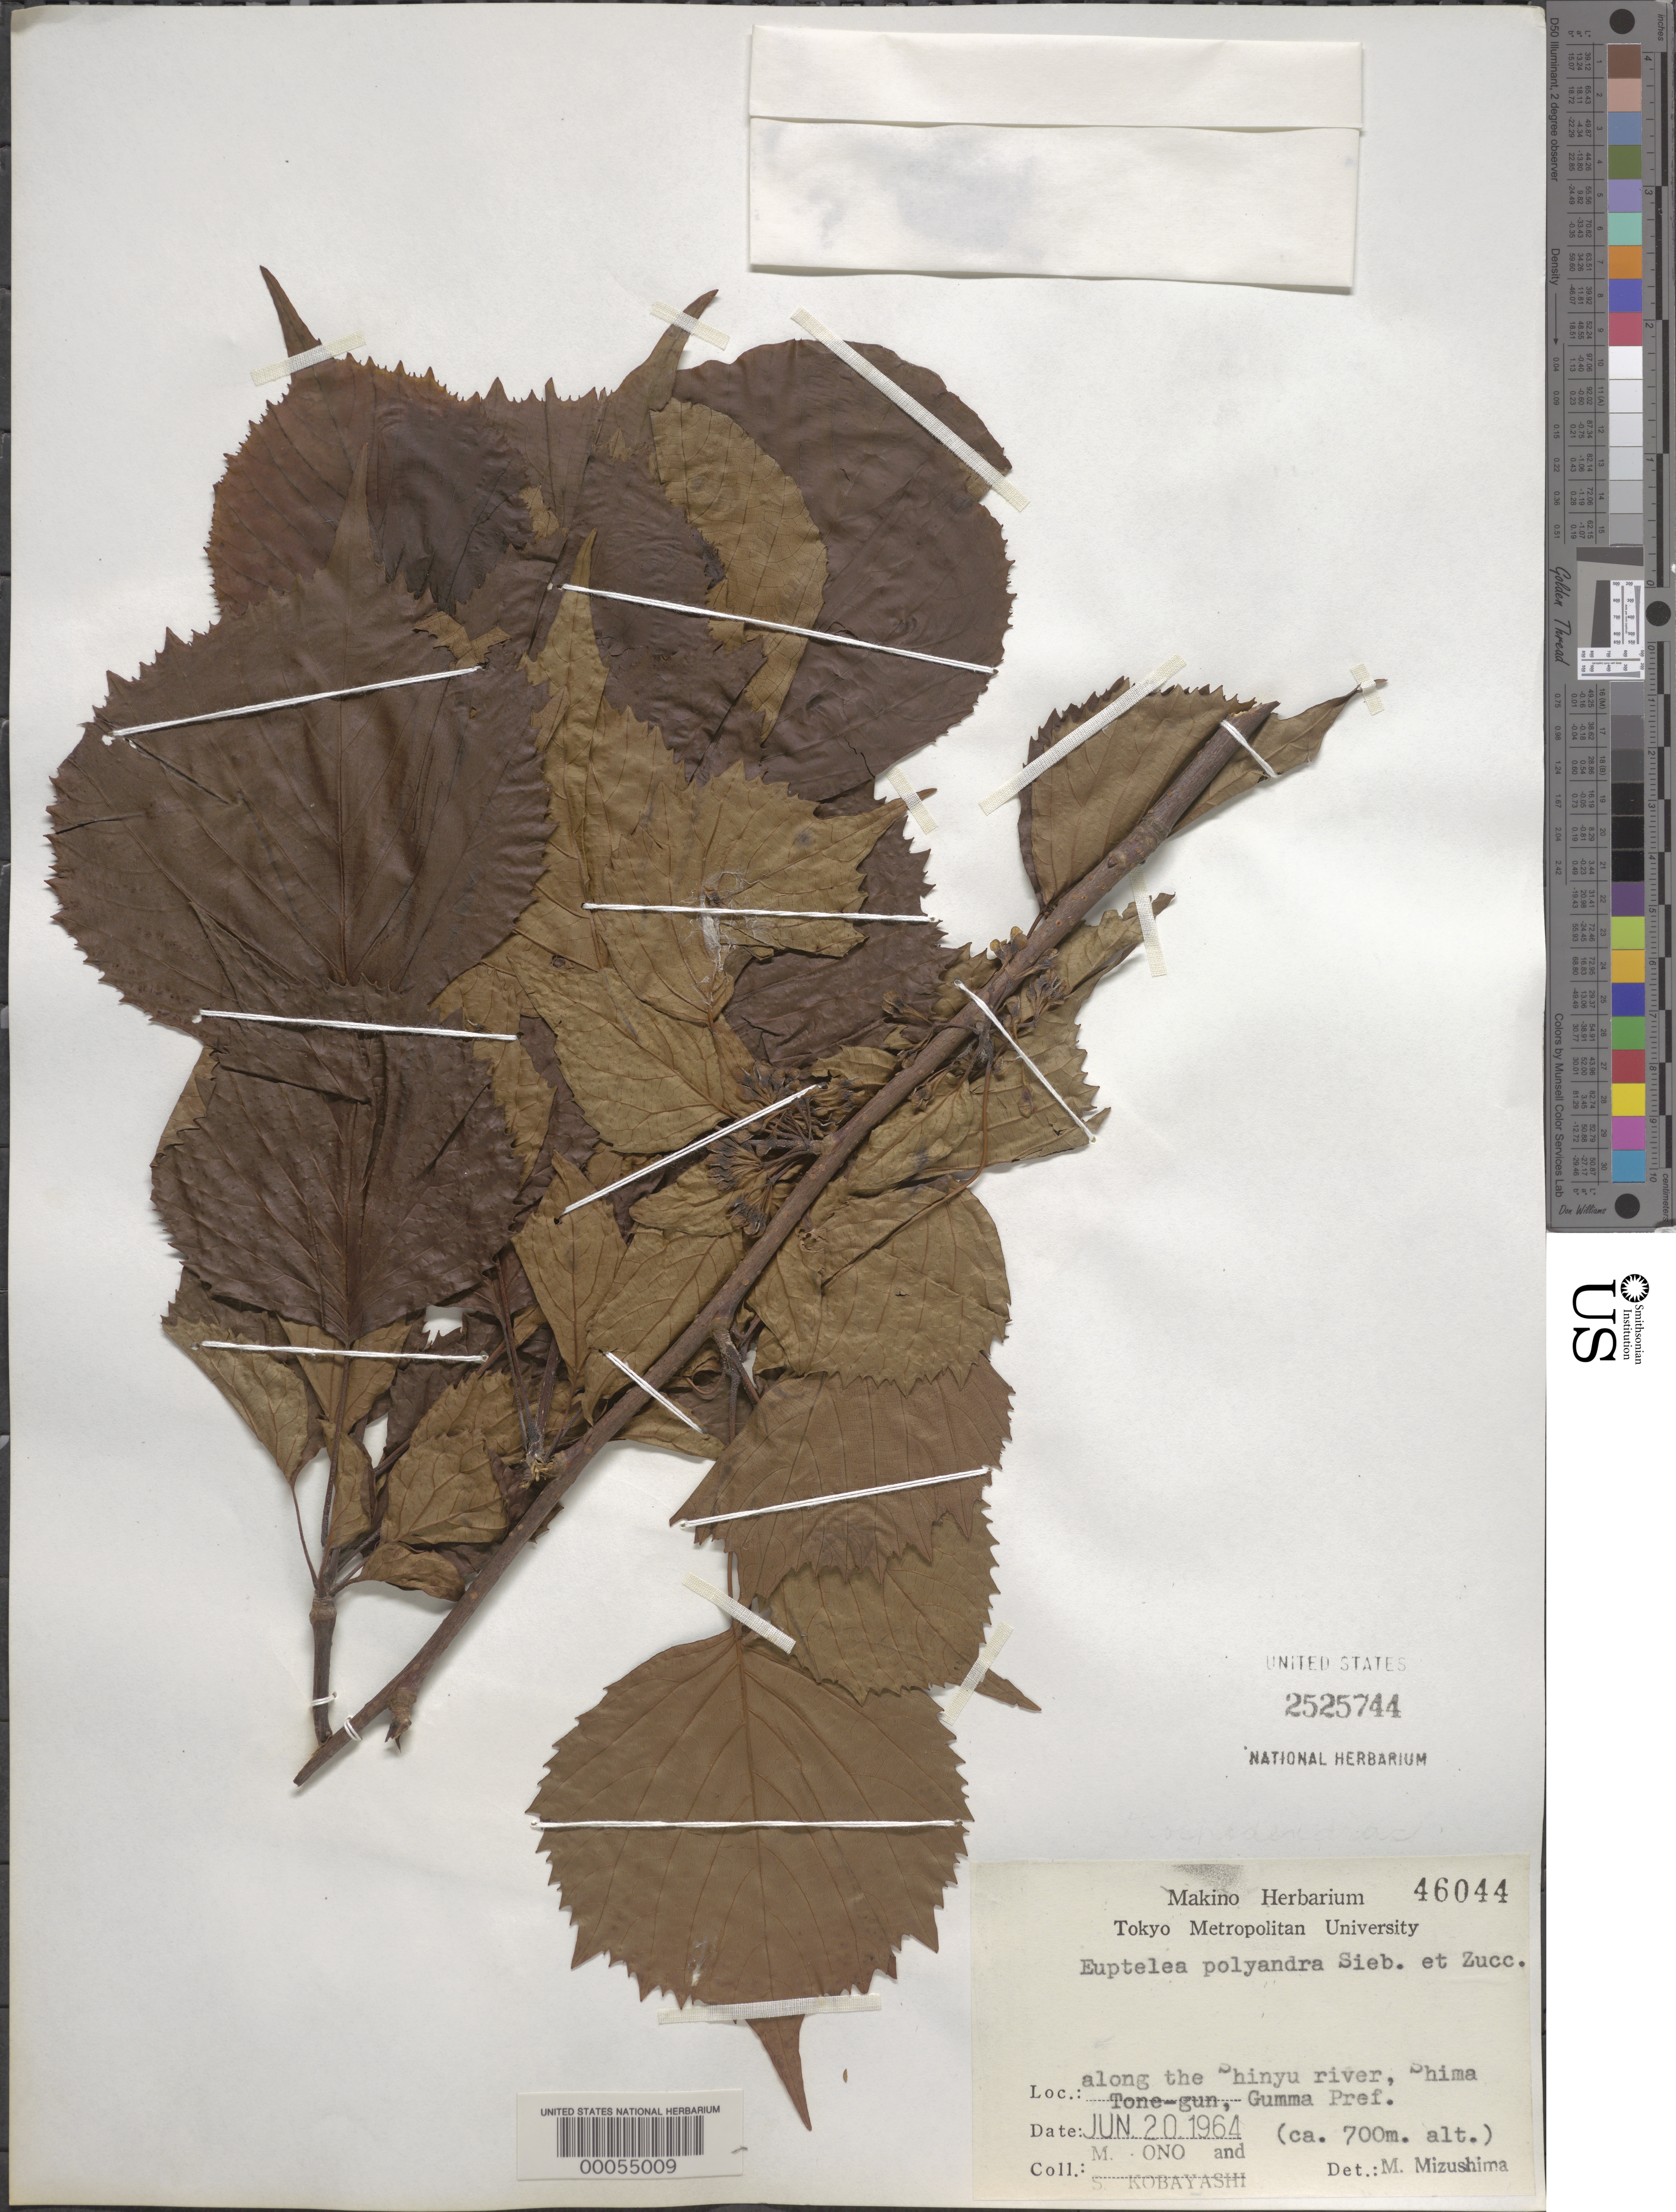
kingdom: Plantae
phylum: Tracheophyta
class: Magnoliopsida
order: Ranunculales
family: Eupteleaceae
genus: Euptelea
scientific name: Euptelea polyandra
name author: Siebold & Zucc.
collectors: M. Ono & S. Kobayashi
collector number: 46044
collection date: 1964-06-20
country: Japan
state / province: Tokyo, Federal City of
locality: Along the Shinyu river, Shima Tone-gun, Gumma Pref.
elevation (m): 700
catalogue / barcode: US 2525744